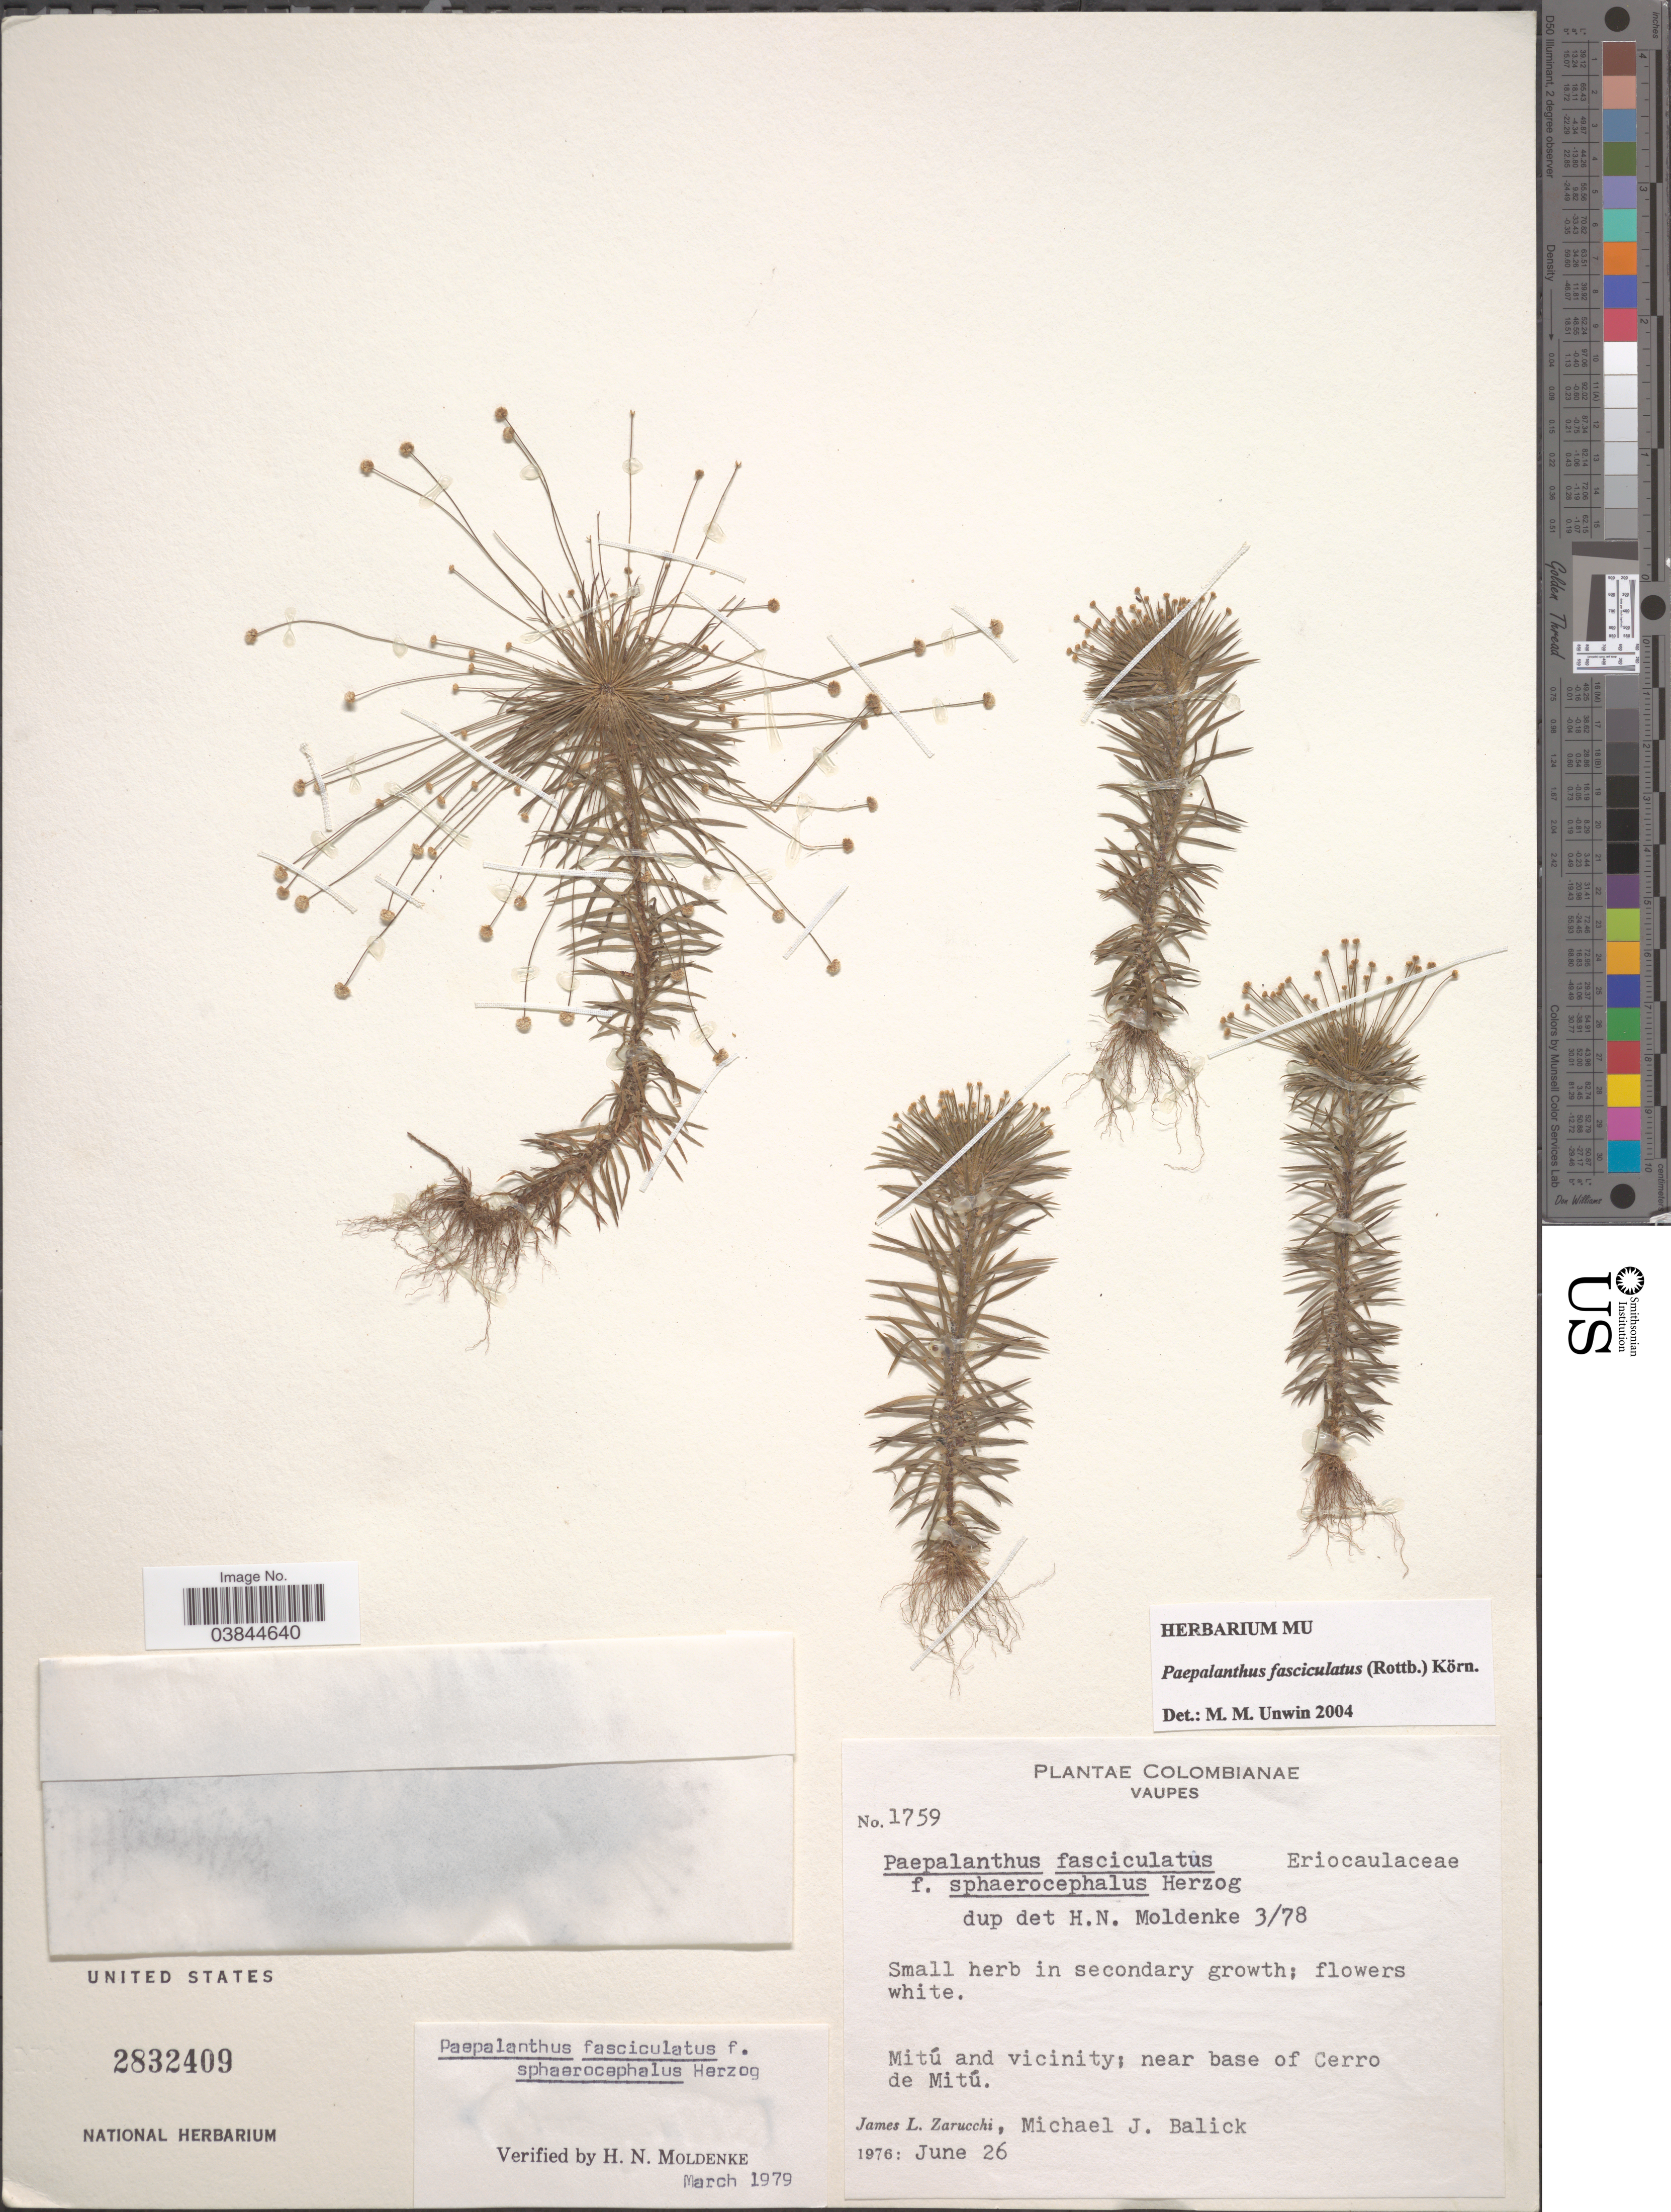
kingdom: Plantae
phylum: Tracheophyta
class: Liliopsida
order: Poales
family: Eriocaulaceae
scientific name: Giuliettia fasciculata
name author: (Rottb.) Andrino & Sano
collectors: J. L. Zarucchi & M. J. Balick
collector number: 1759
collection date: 1976-06-26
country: Colombia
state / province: Vaupés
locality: Mitú and vicinity; near base of Cerro de Mitú.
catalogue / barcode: US 2832409